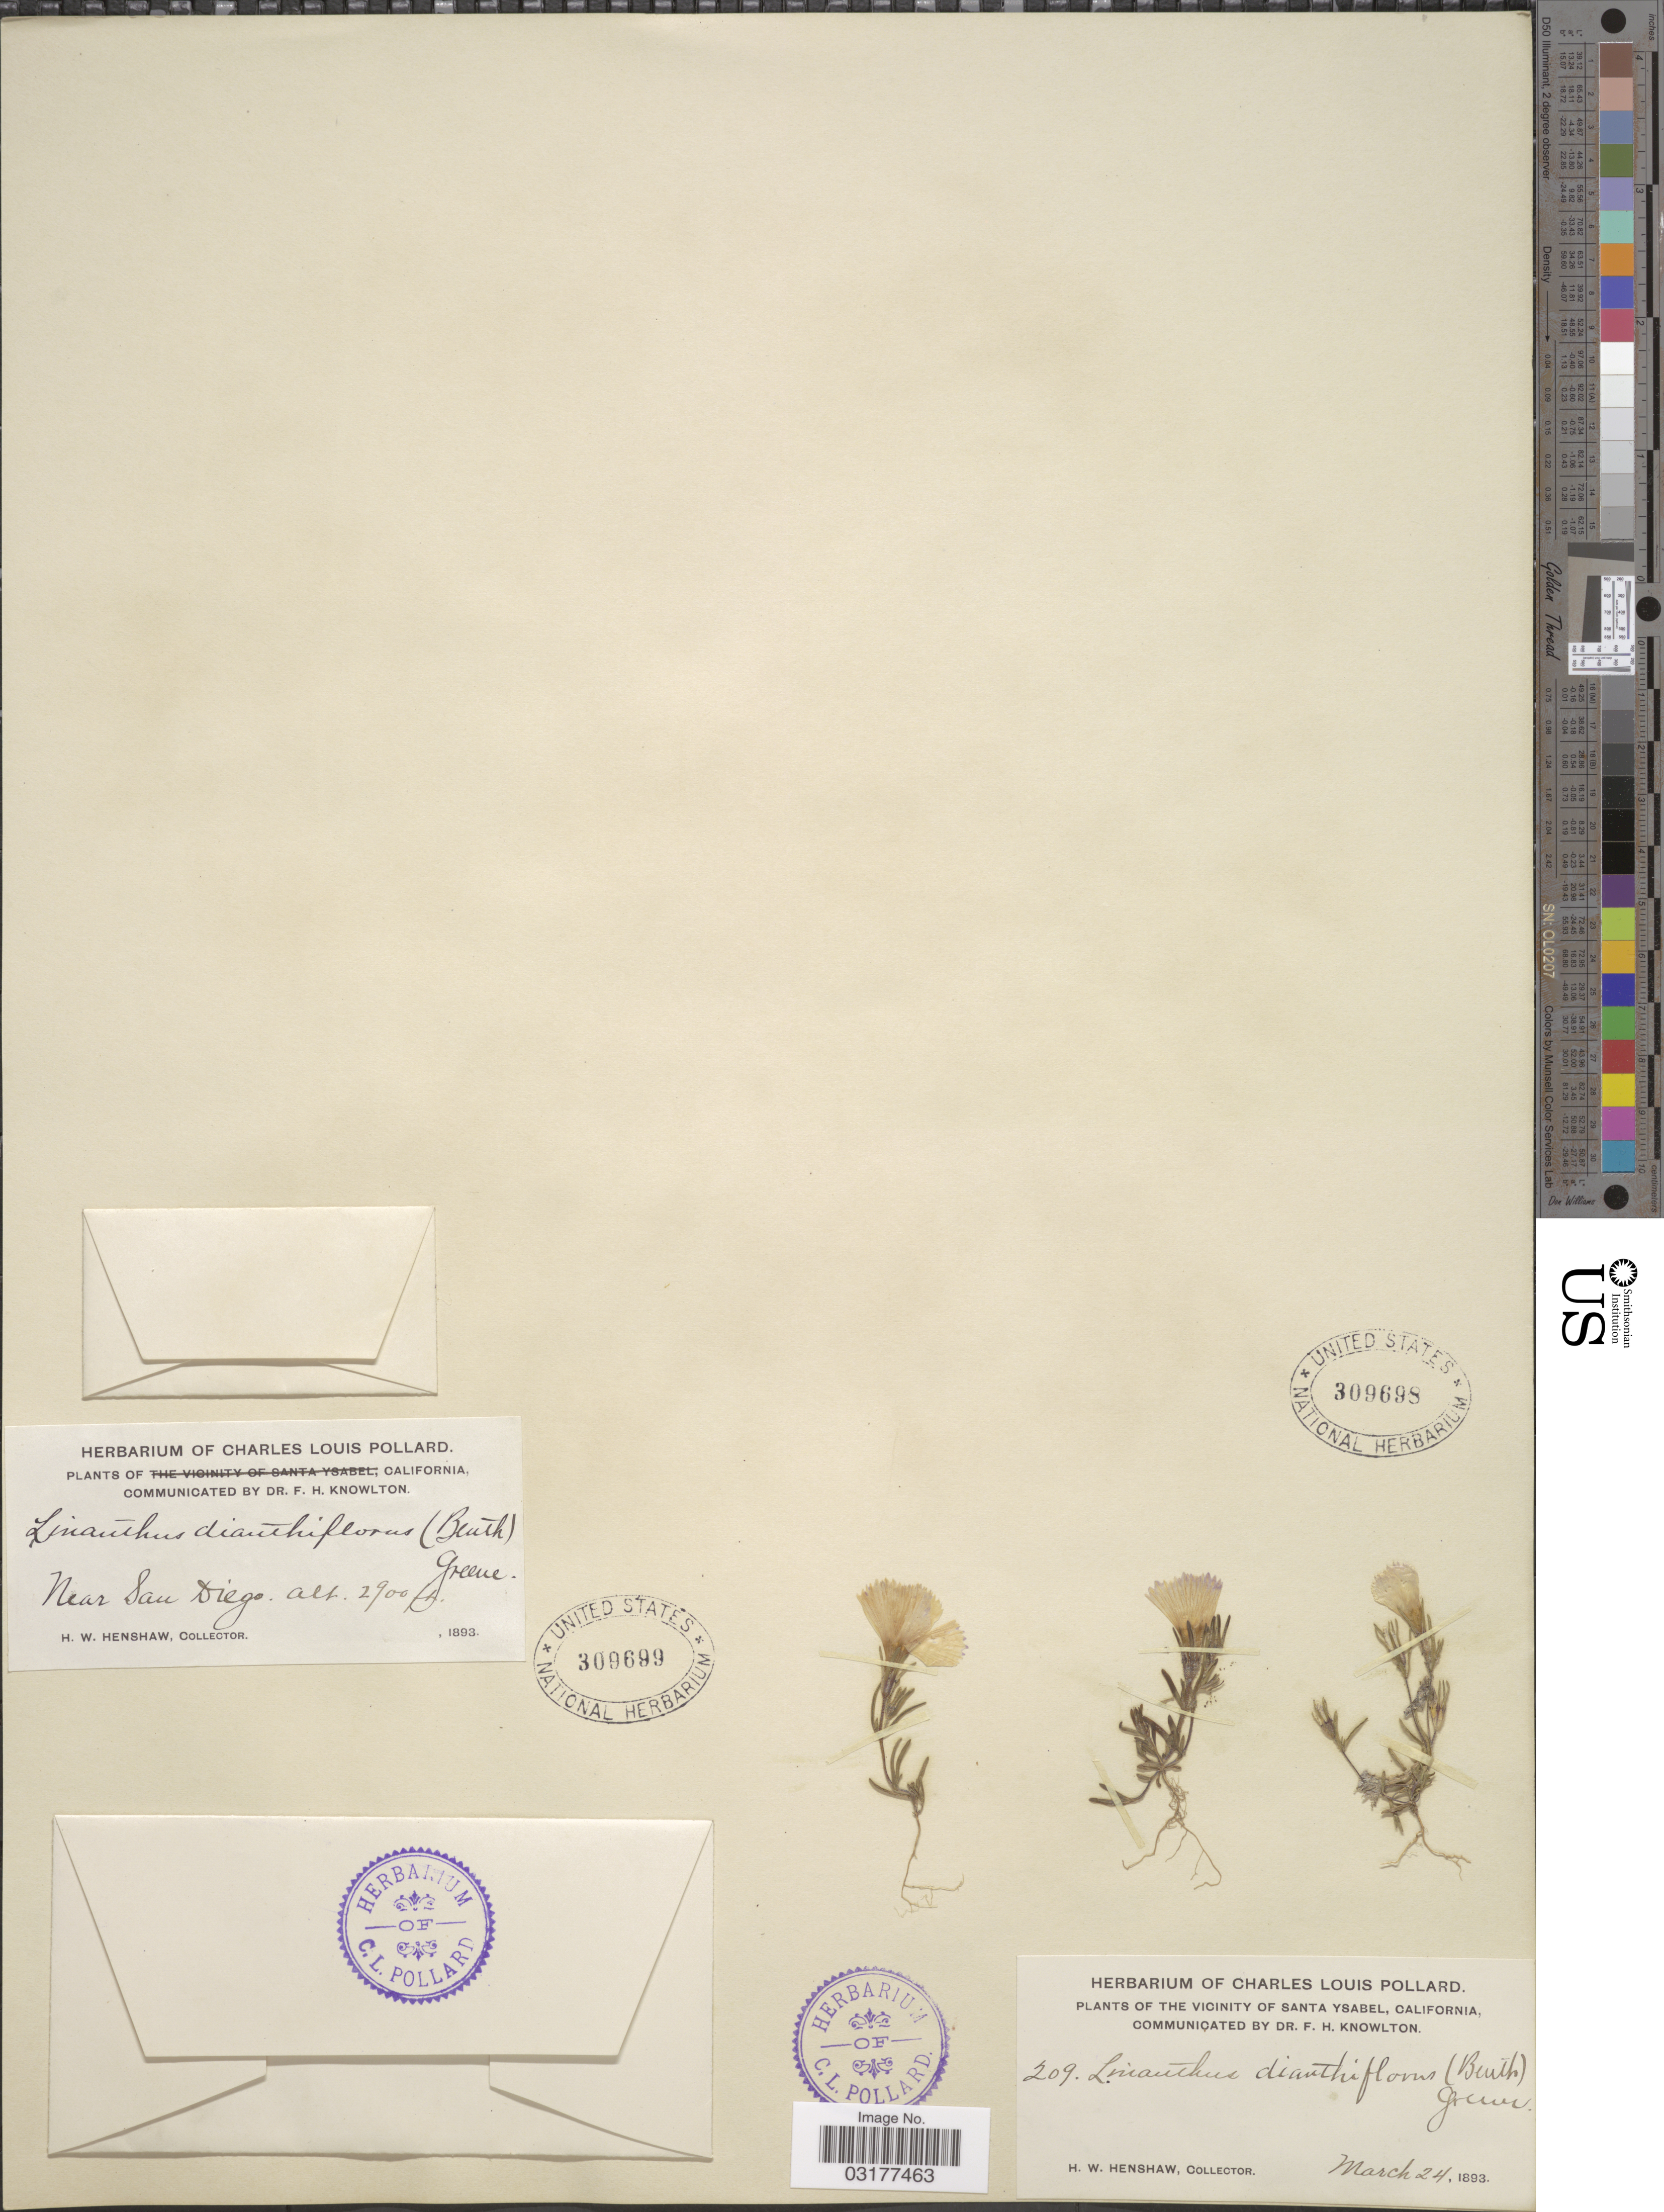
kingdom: Plantae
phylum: Tracheophyta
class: Magnoliopsida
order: Ericales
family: Polemoniaceae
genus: Linanthus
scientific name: Linanthus dianthiflorus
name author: (Benth.) Greene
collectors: H. Henshaw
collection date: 1893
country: United States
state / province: California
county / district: San Diego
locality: Near San Diego.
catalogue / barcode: US 309699-2